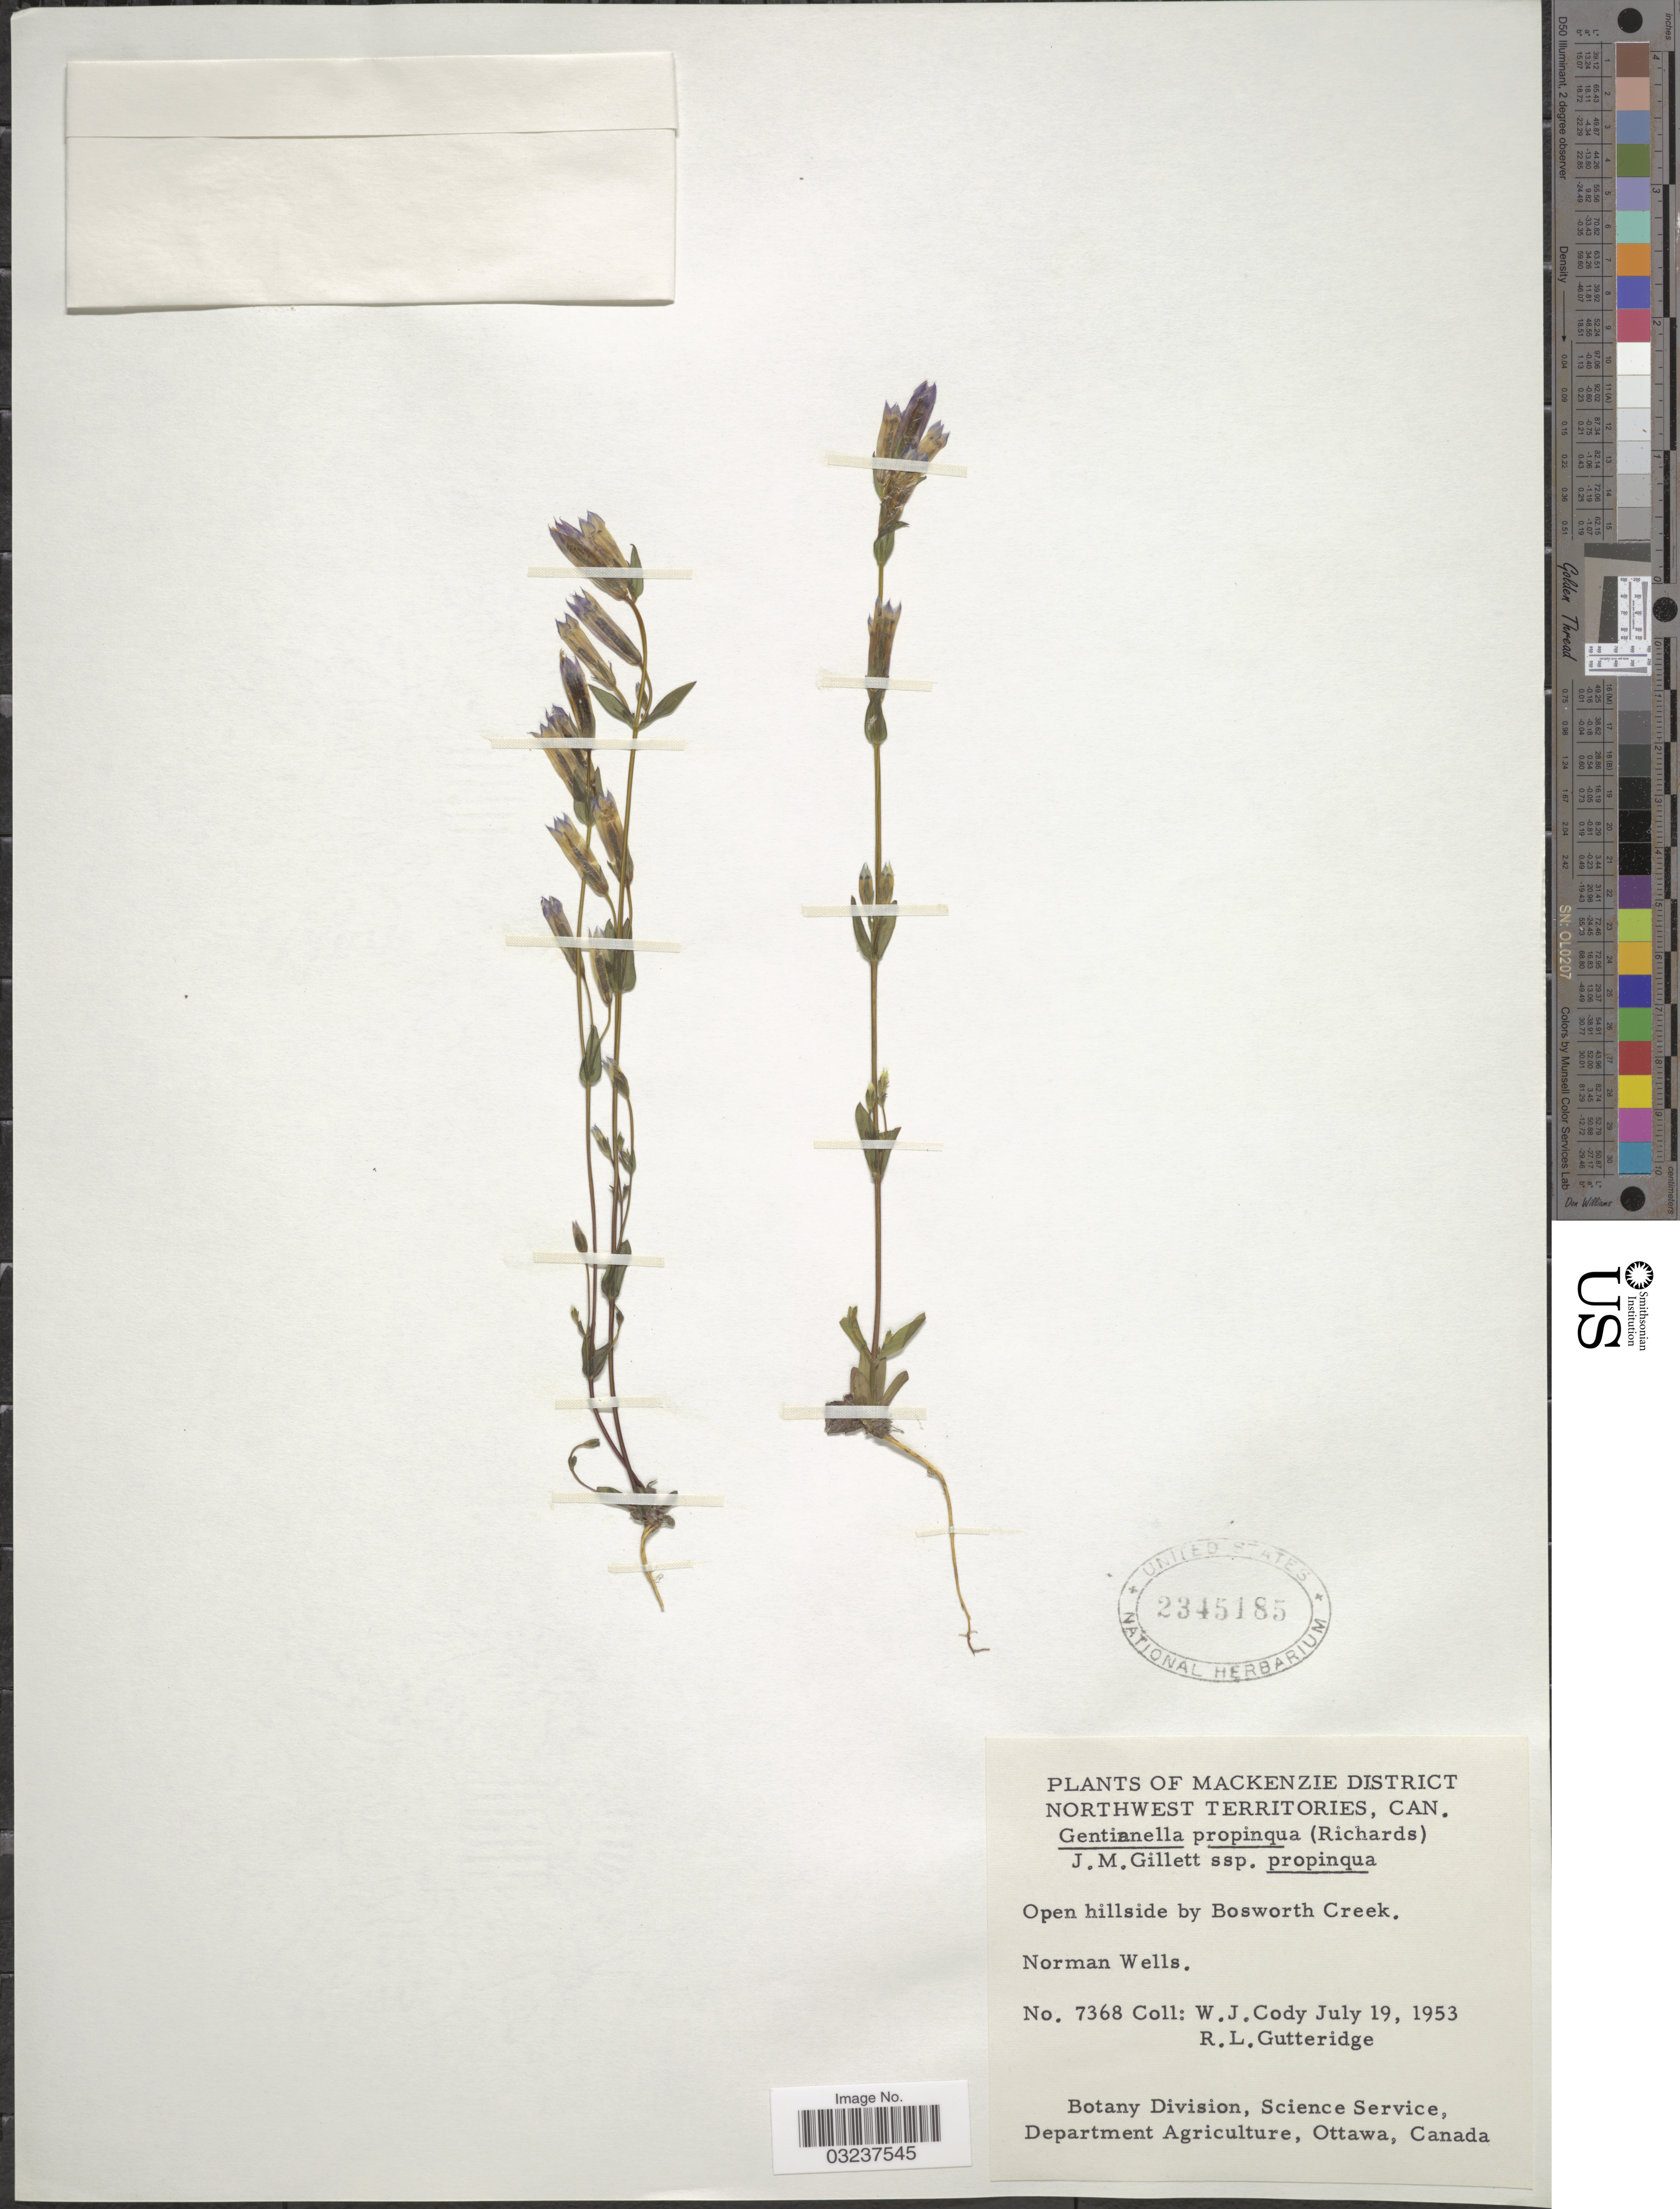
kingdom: Plantae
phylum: Tracheophyta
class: Magnoliopsida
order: Gentianales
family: Gentianaceae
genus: Gentianella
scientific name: Gentianella propinqua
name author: (Richardson) J.M. Gillett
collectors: W. Cody & R. Gutteridge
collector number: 7368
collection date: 1953-07-19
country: Canada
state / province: Northwest Territories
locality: Mackenzie District, Open hillside by Bosworth Creek, Norman Wells.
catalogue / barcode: US 2345185